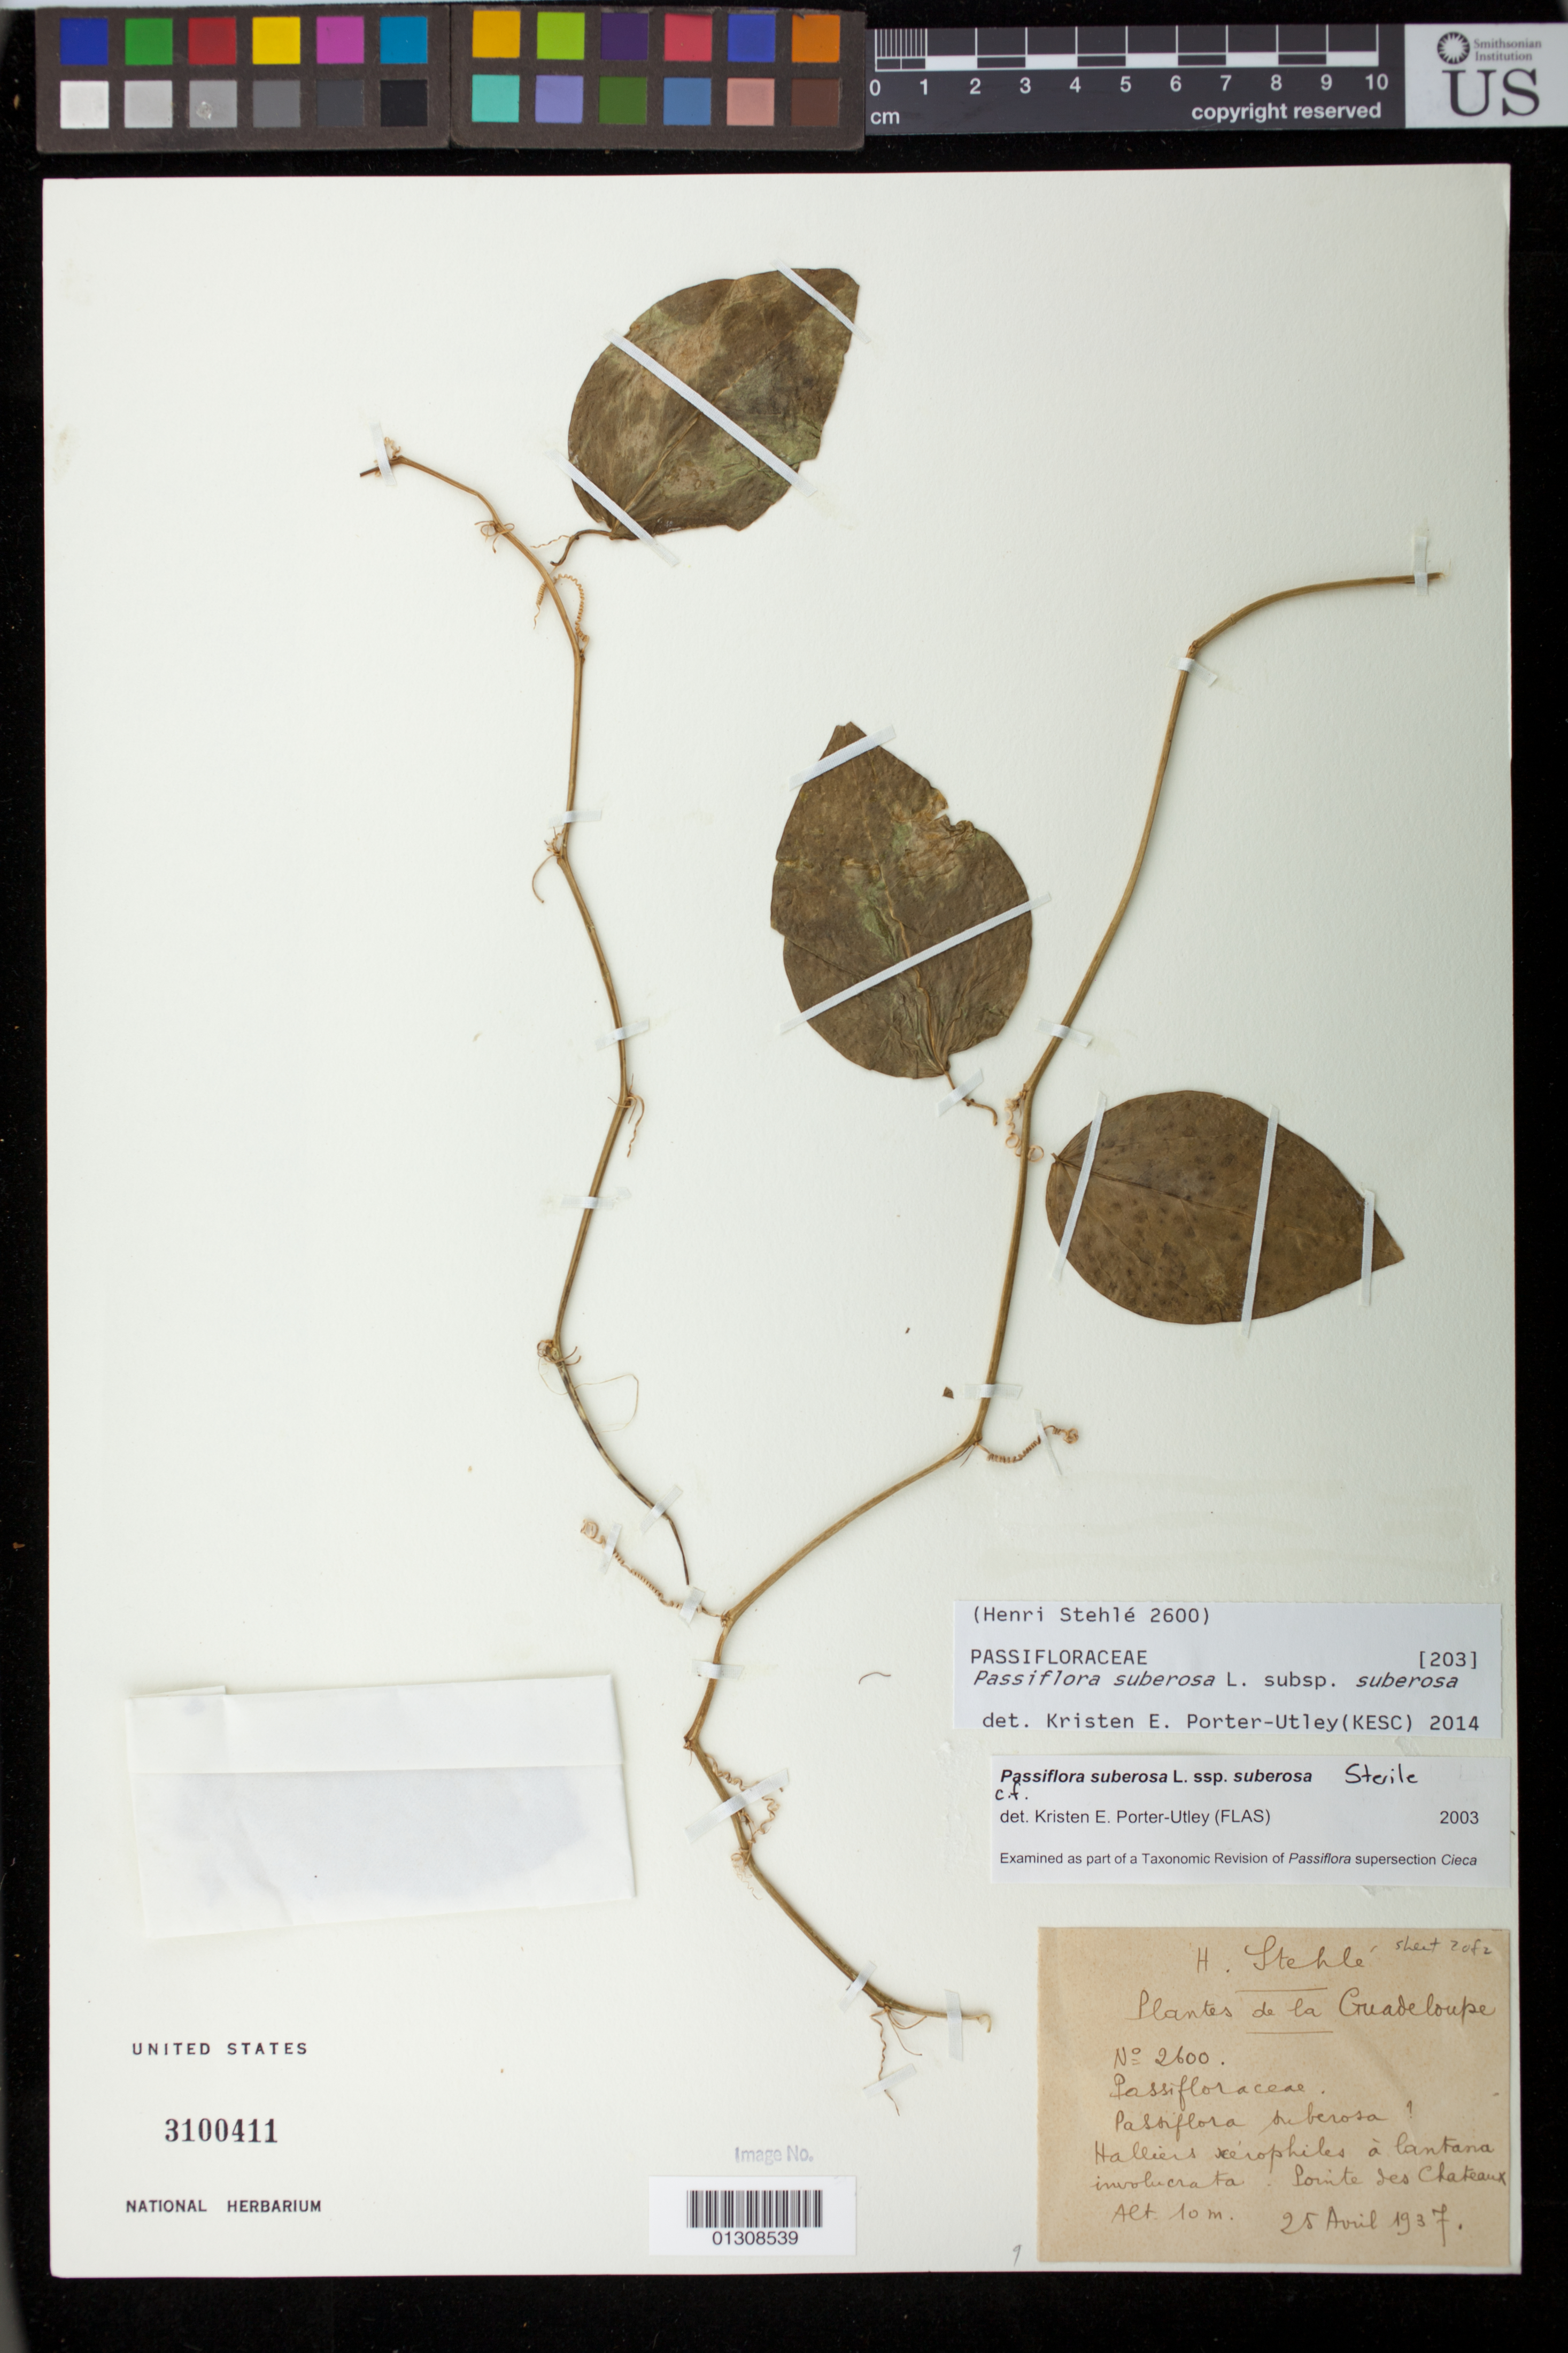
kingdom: Plantae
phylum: Tracheophyta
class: Magnoliopsida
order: Malpighiales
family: Passifloraceae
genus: Passiflora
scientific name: Passiflora suberosa subsp. suberosa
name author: L.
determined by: Porter-Utley, K. E.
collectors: H. Stehlé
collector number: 2600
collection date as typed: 25 Apr 1937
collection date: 1937-04-25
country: Guadeloupe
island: Basse Terre [Guadeloupe]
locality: Pointe des Chateaux.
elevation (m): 10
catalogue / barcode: US 3100411